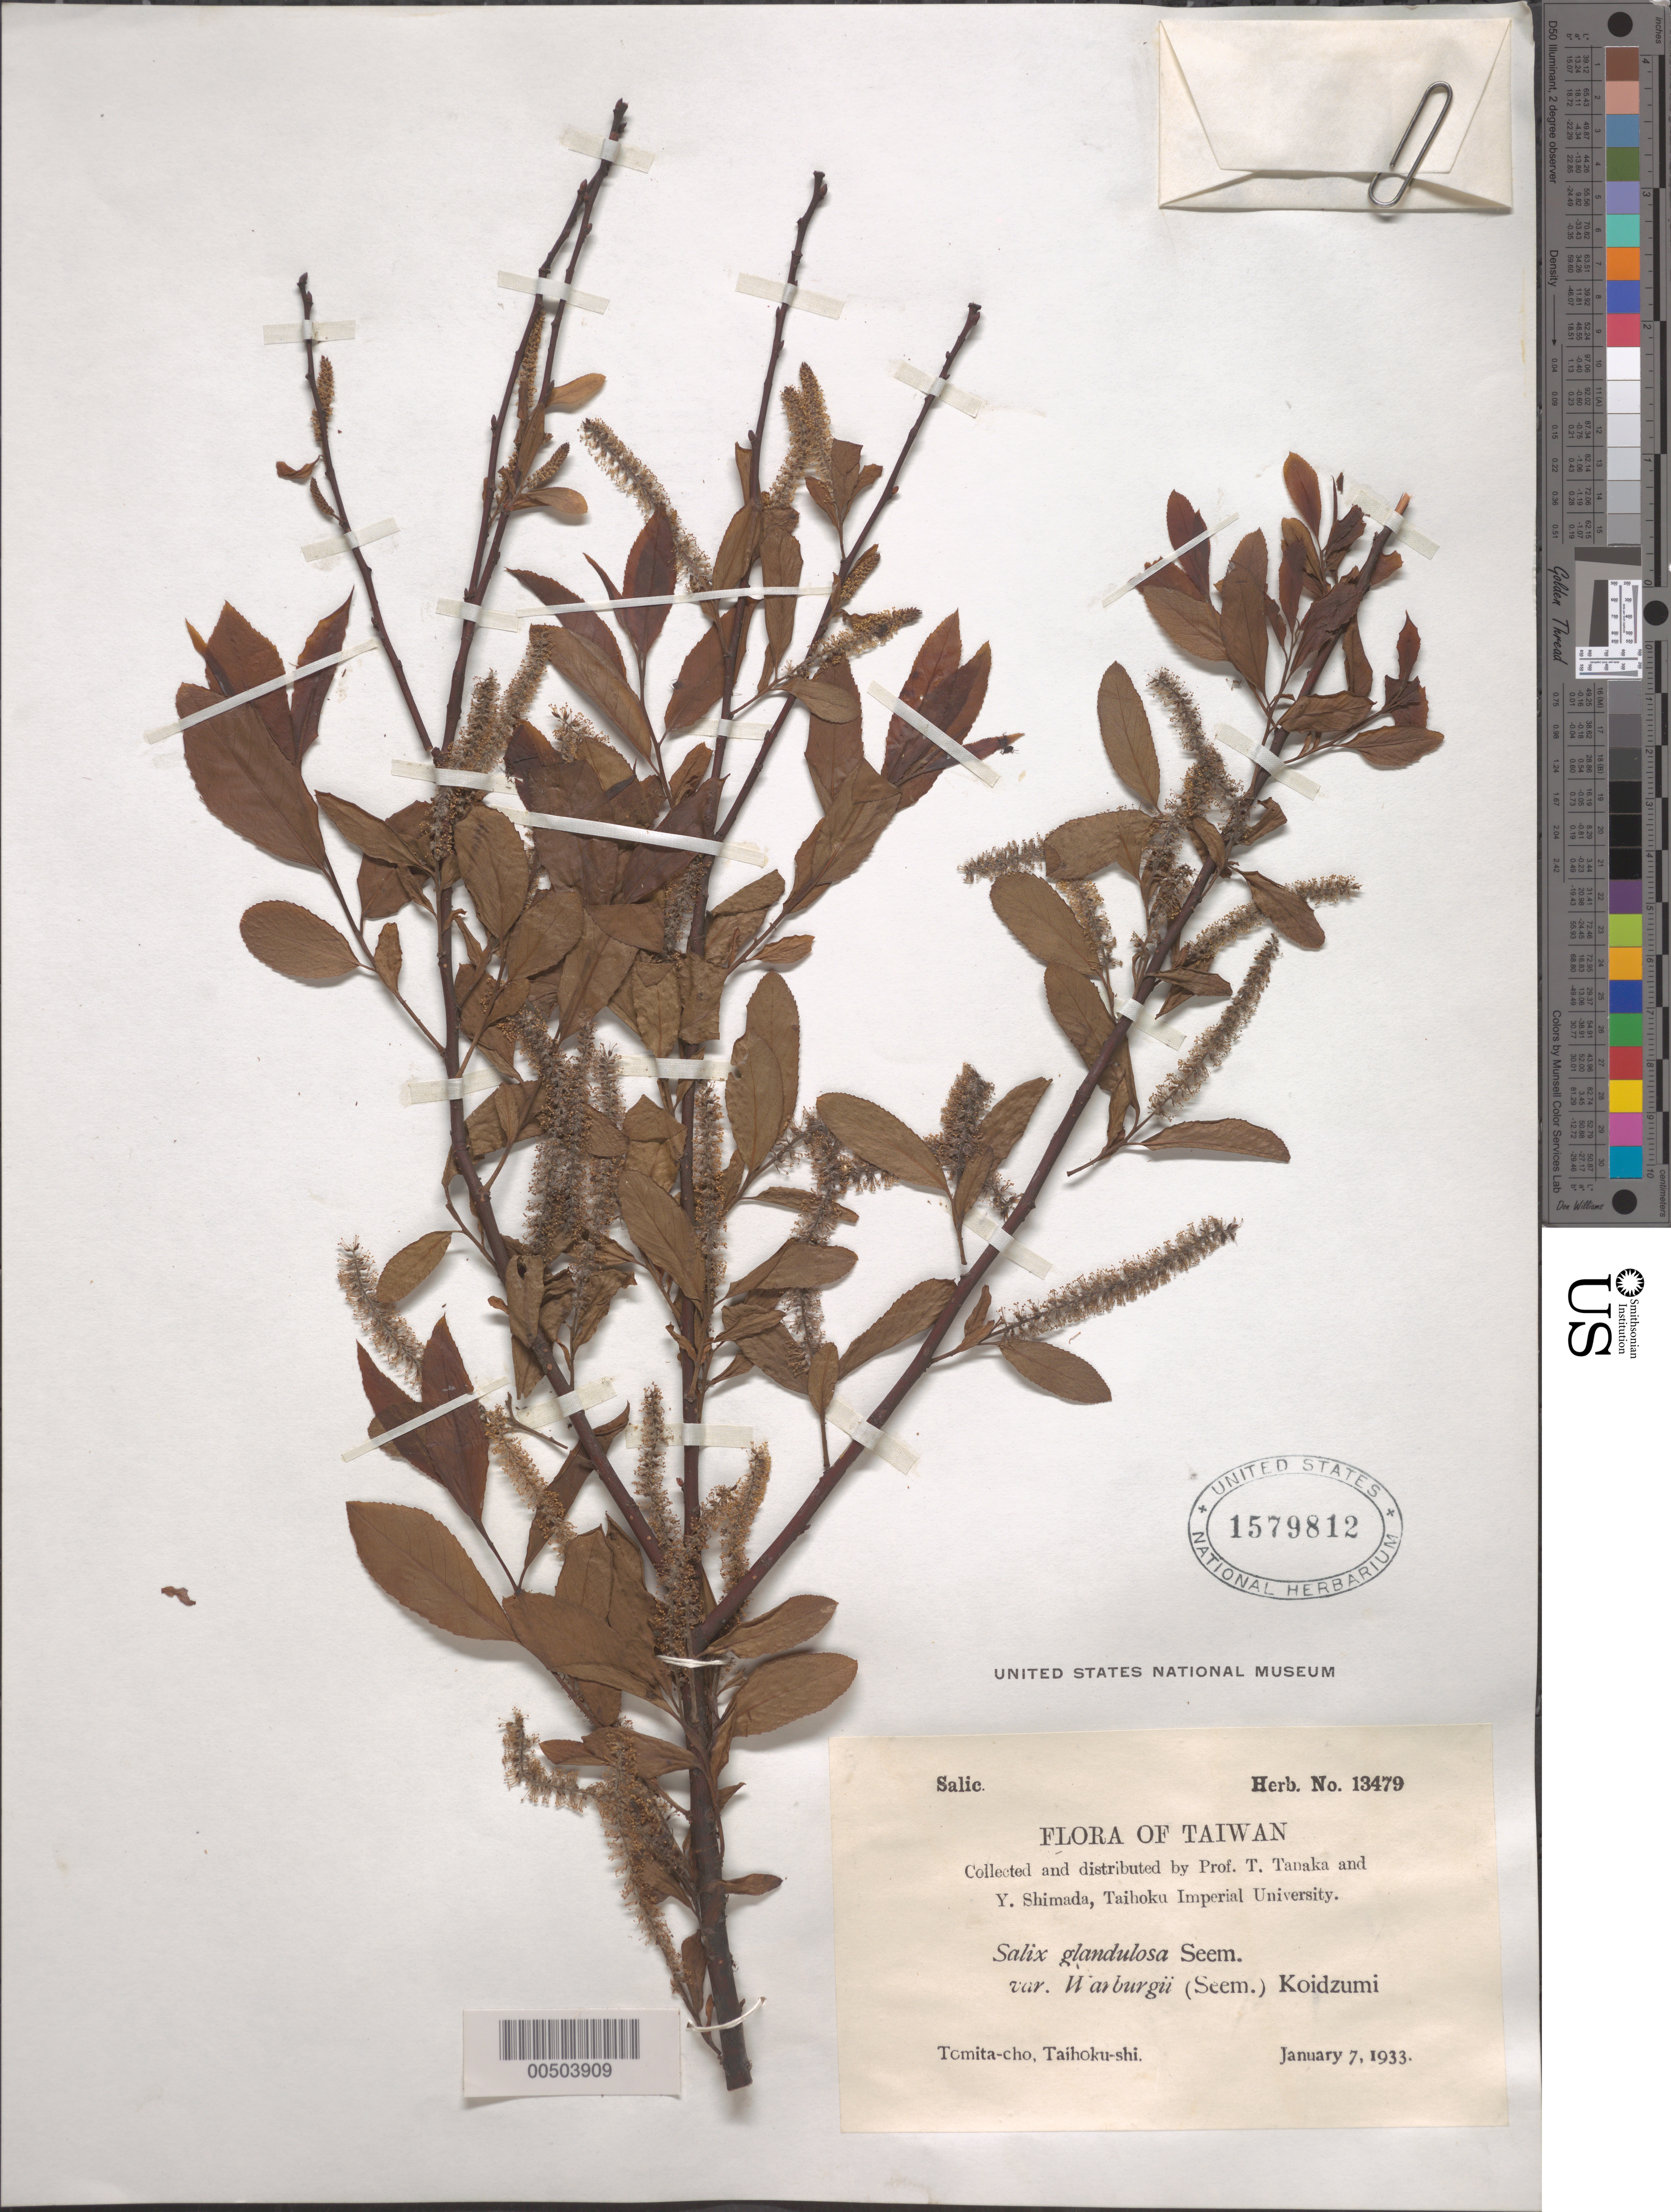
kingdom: Plantae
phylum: Tracheophyta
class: Magnoliopsida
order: Malpighiales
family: Salicaceae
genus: Salix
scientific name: Salix glandulosa var. warburgi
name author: Koidzumi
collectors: T. Tanaka & Y. Shimada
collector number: Herb. No. 13479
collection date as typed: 07 Jan 1933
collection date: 1933-01-07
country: Taiwan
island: Taiwan [Formosa]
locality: Taihoku-shi, Tomita-cho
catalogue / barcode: US 1579812